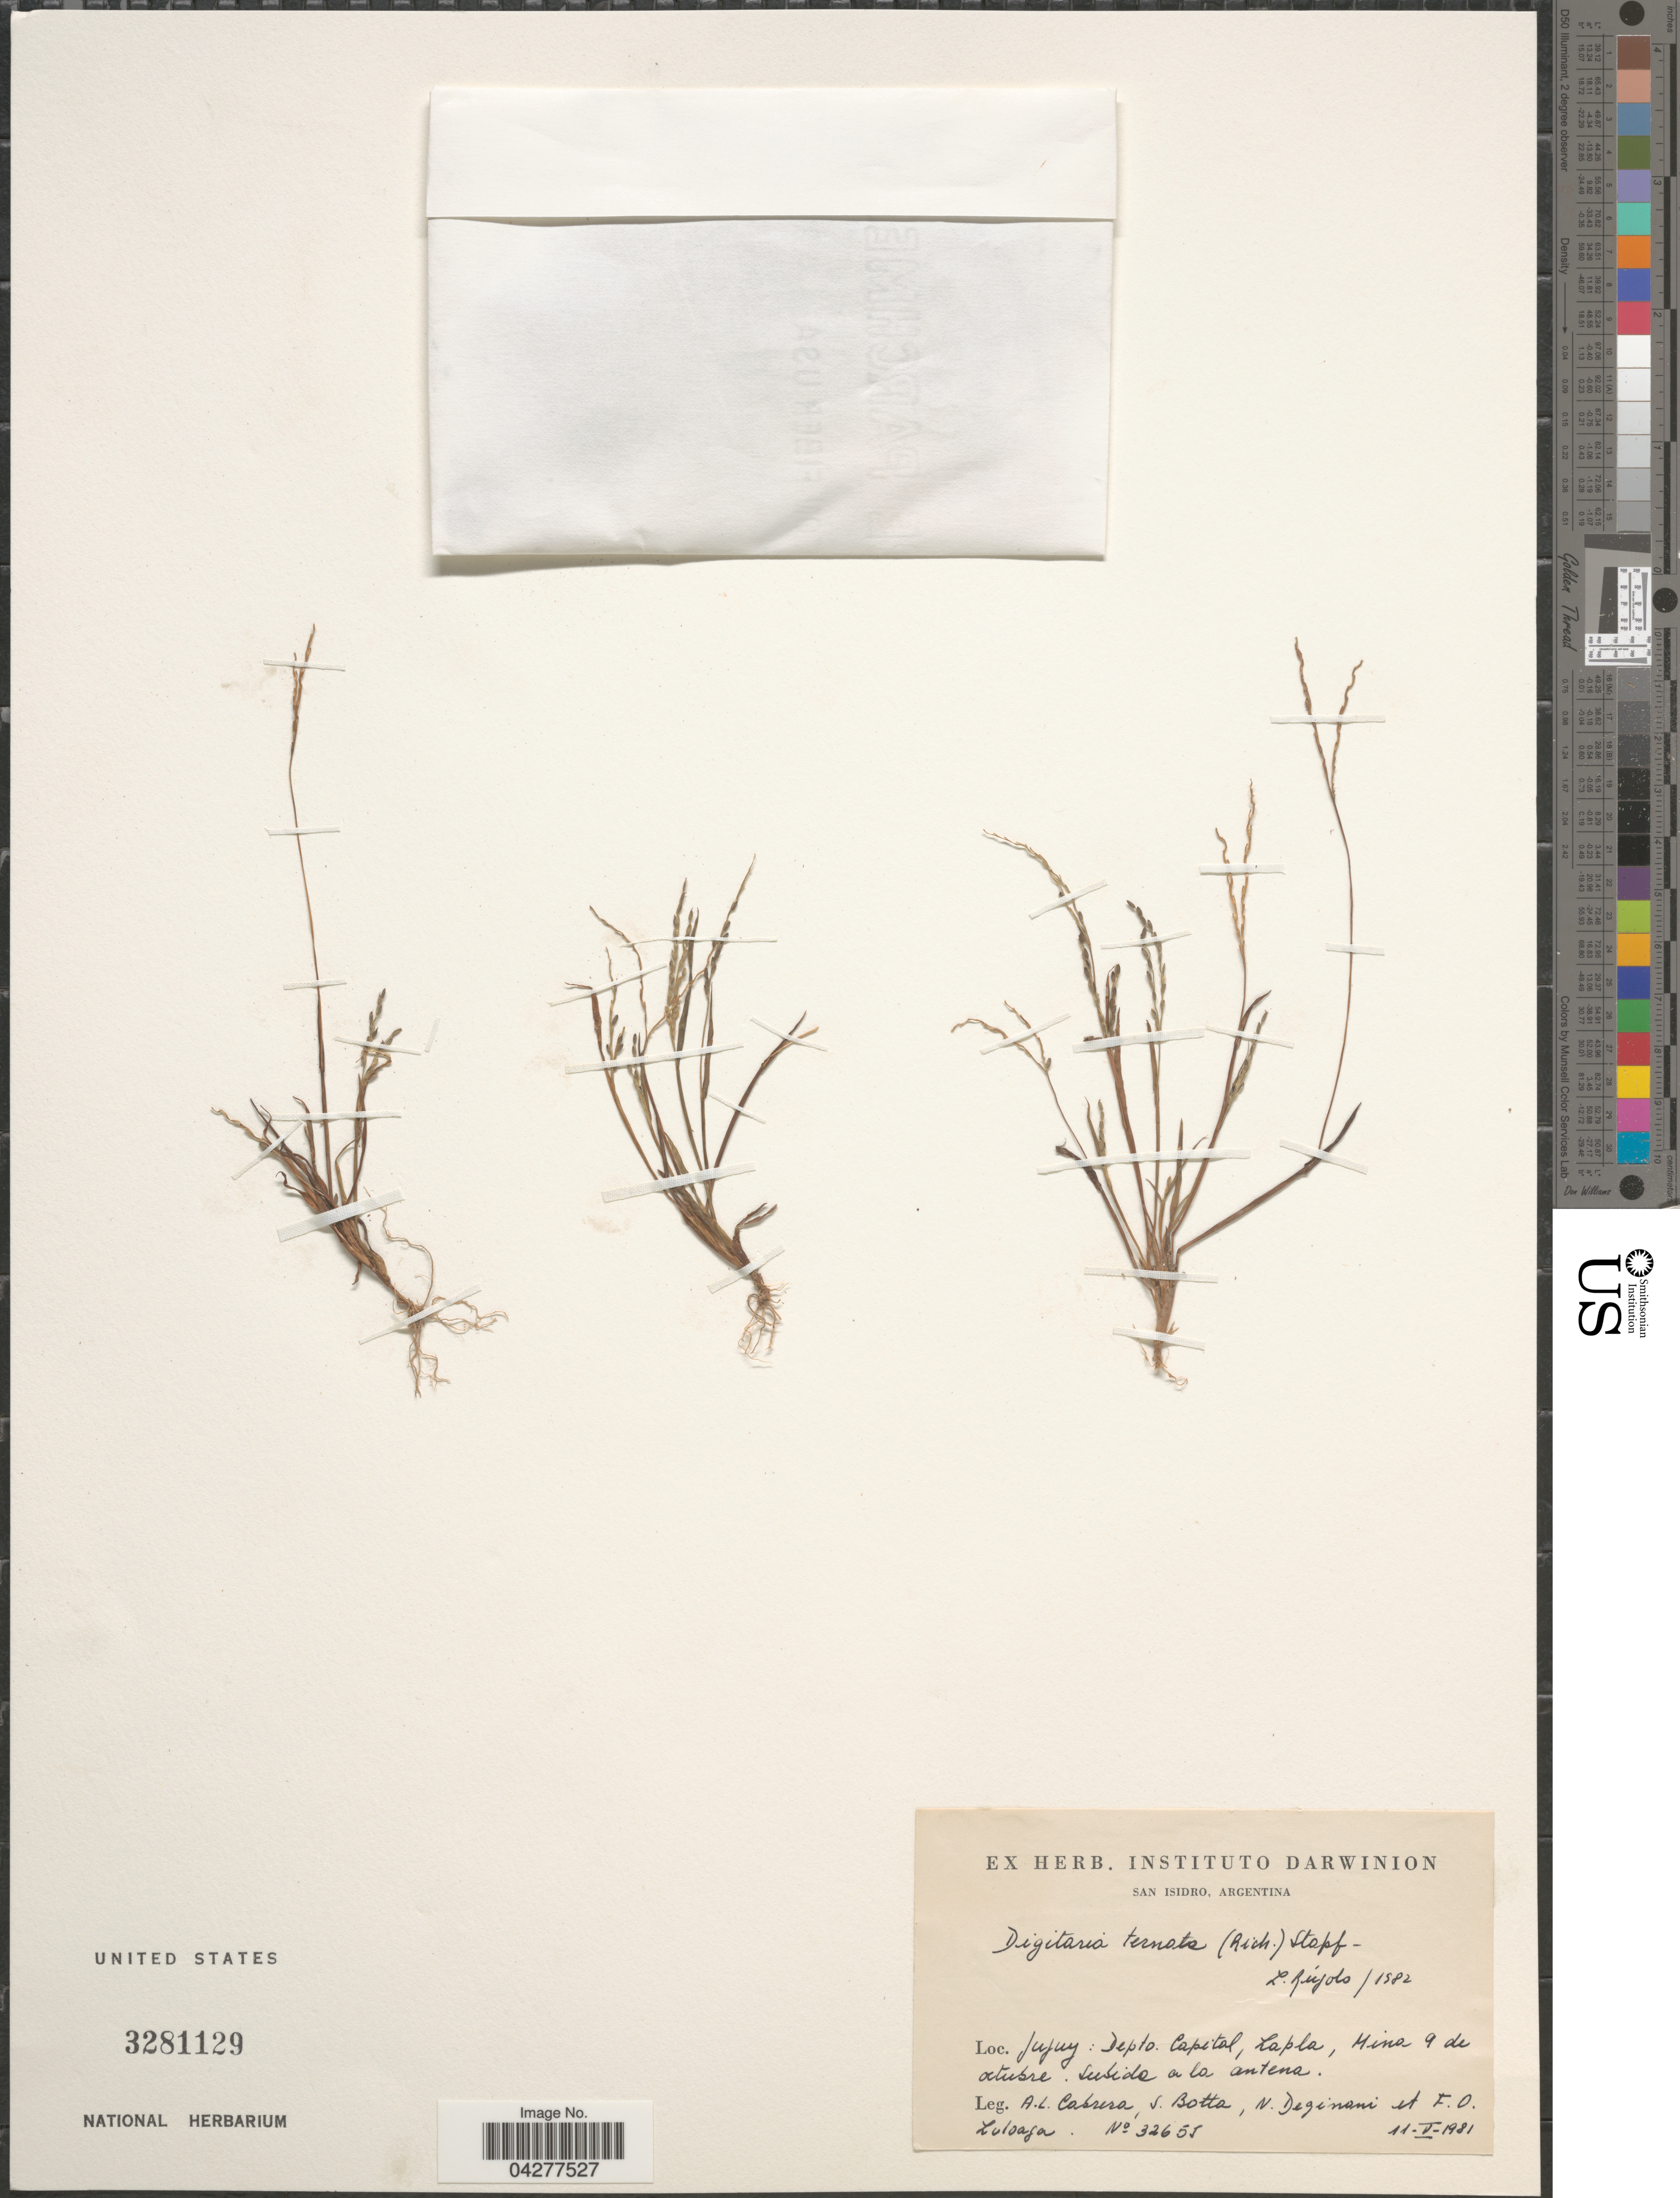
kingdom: Plantae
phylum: Tracheophyta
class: Liliopsida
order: Poales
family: Poaceae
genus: Digitaria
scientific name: Digitaria ternata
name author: (Hochr. ex A. Rich.) Stapf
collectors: A. L. Cabrera, S. Botta, N. Deginani & F. O. Zuloaga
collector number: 32655*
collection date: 1981-05-11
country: Argentina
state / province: Jujuy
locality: Depto. Capital, Zapla, Mina 9 de octubre. Subido a la antena.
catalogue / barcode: US 3281129